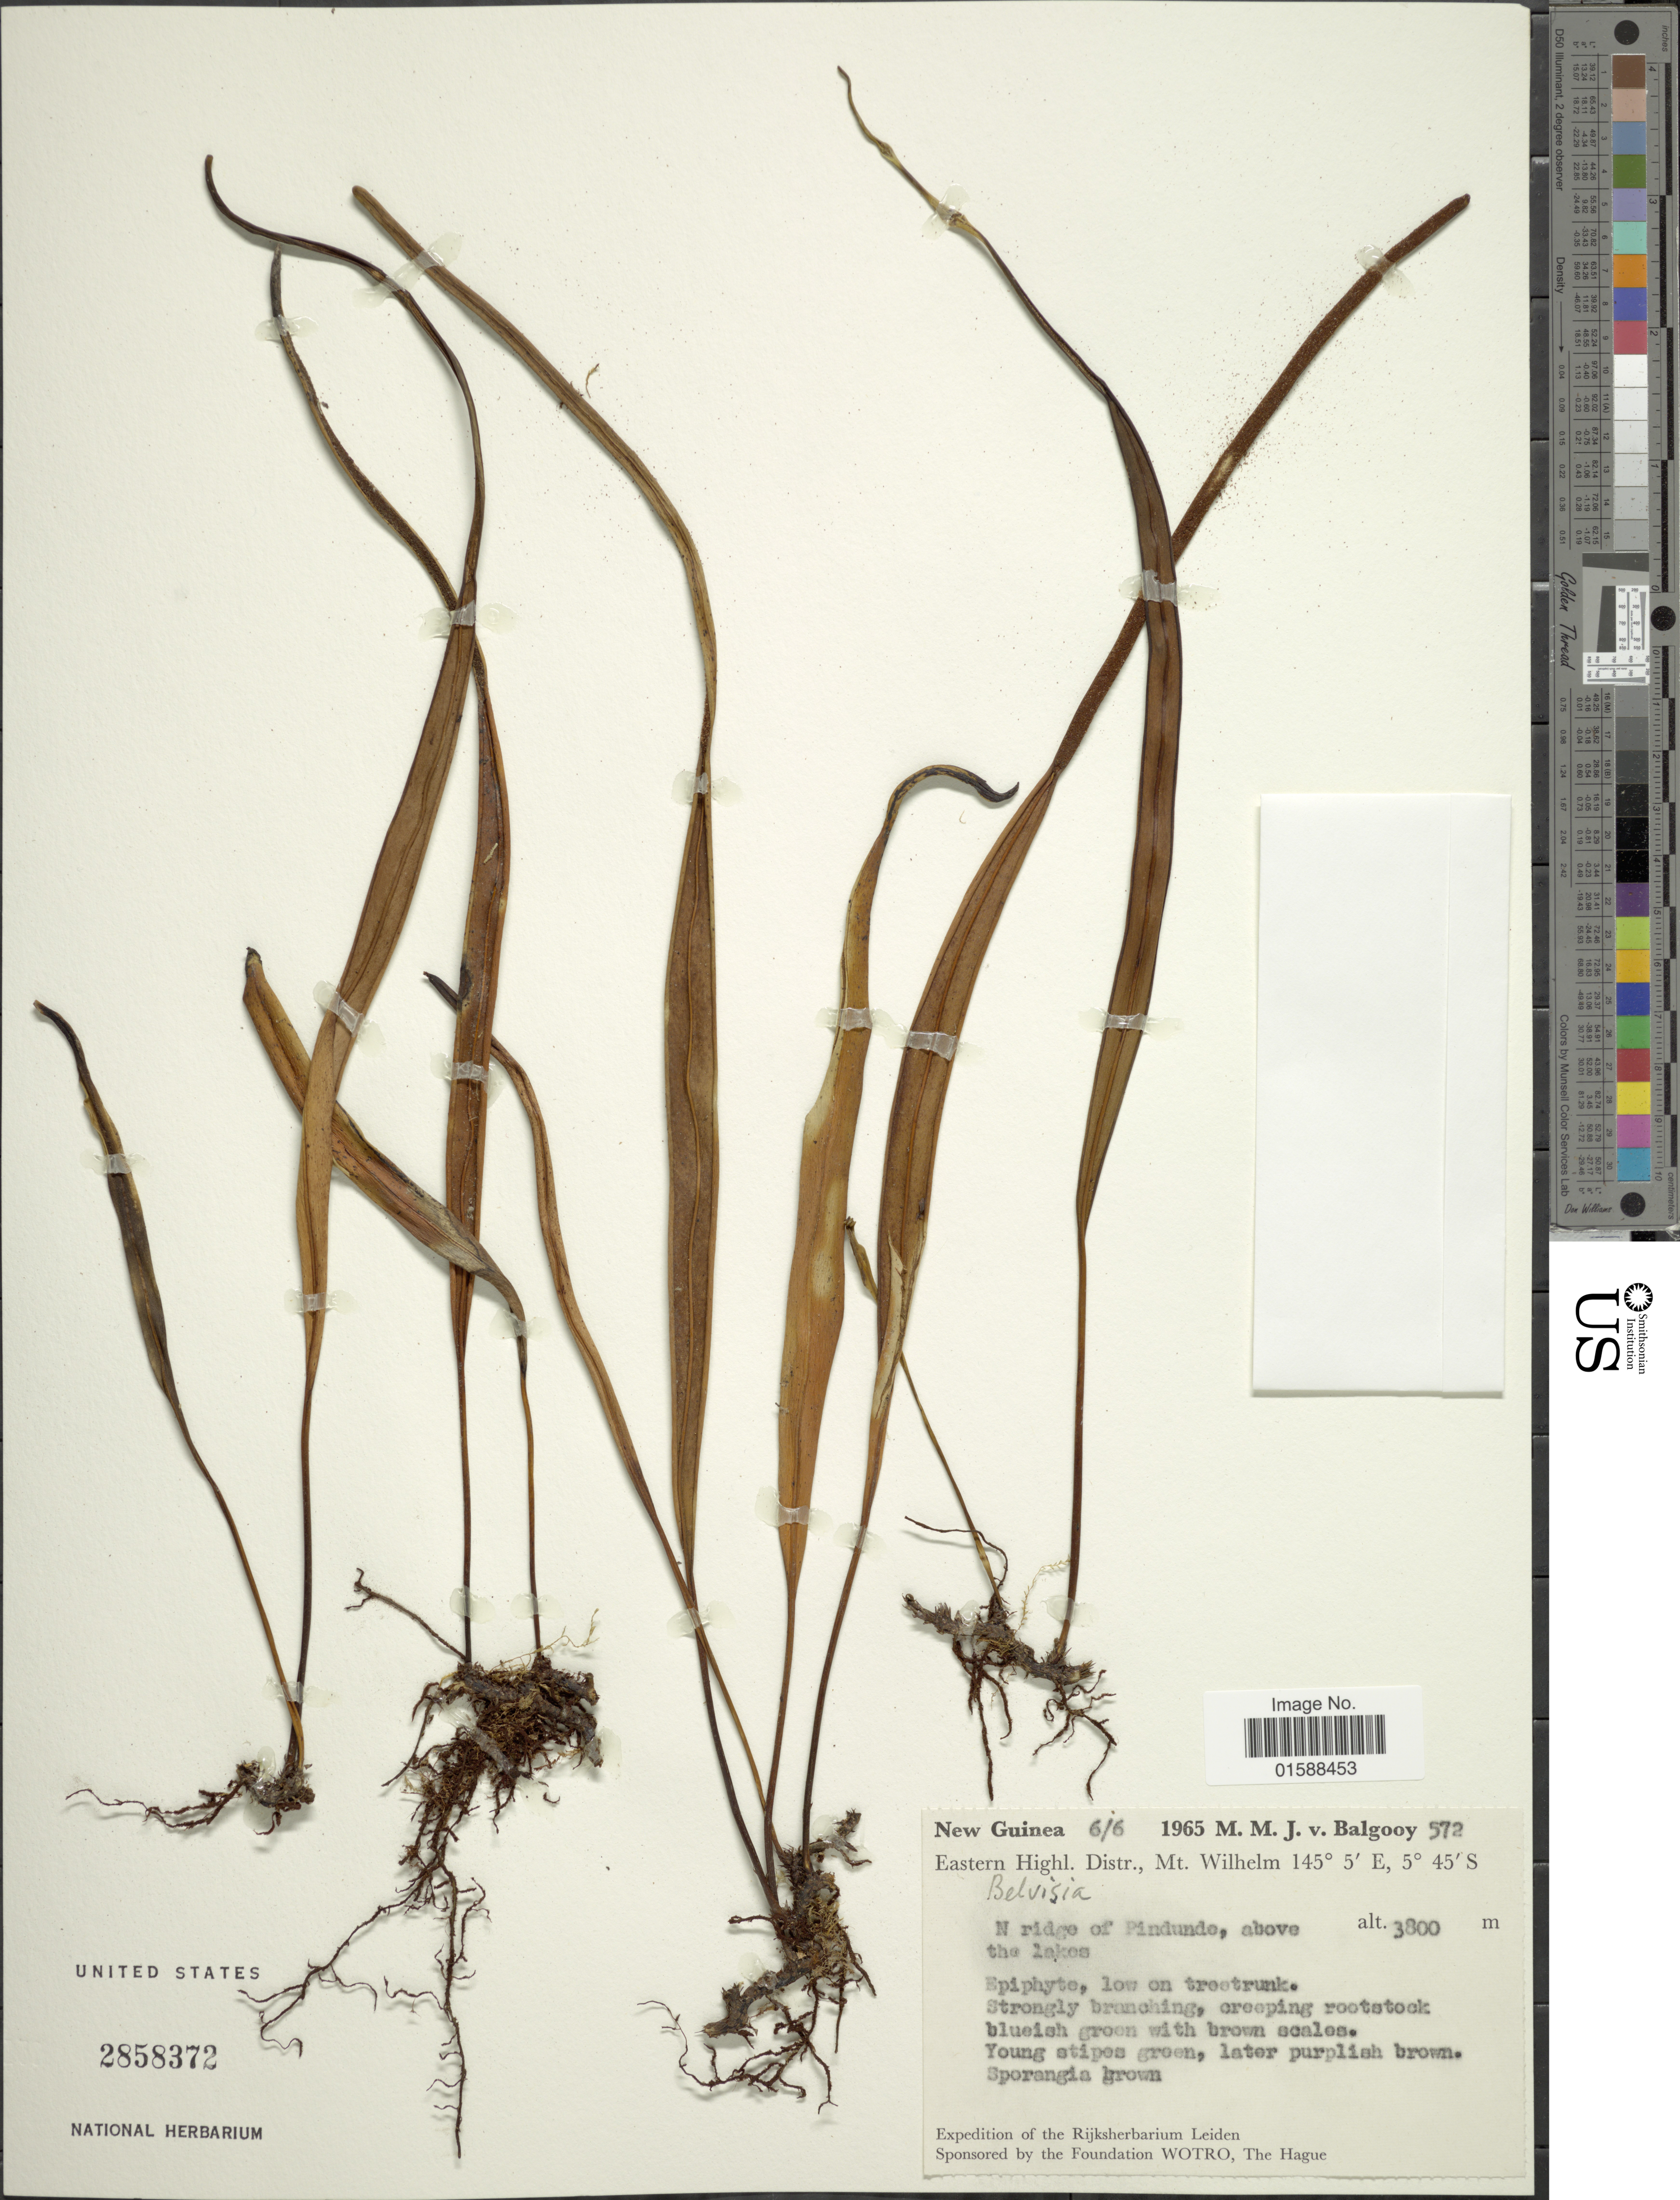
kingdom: Plantae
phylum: Tracheophyta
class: Polypodiopsida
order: Polypodiales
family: Polypodiaceae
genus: Lepisorus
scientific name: Lepisorus sp.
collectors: M. M. van Balgooy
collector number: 572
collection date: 1965-06-06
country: Papua New Guinea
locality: New Guinea. Eastern Highl. Distr., Mt. Wilhelm. N ridge of Pindunde, above the lakes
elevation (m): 3800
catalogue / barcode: US 2858372